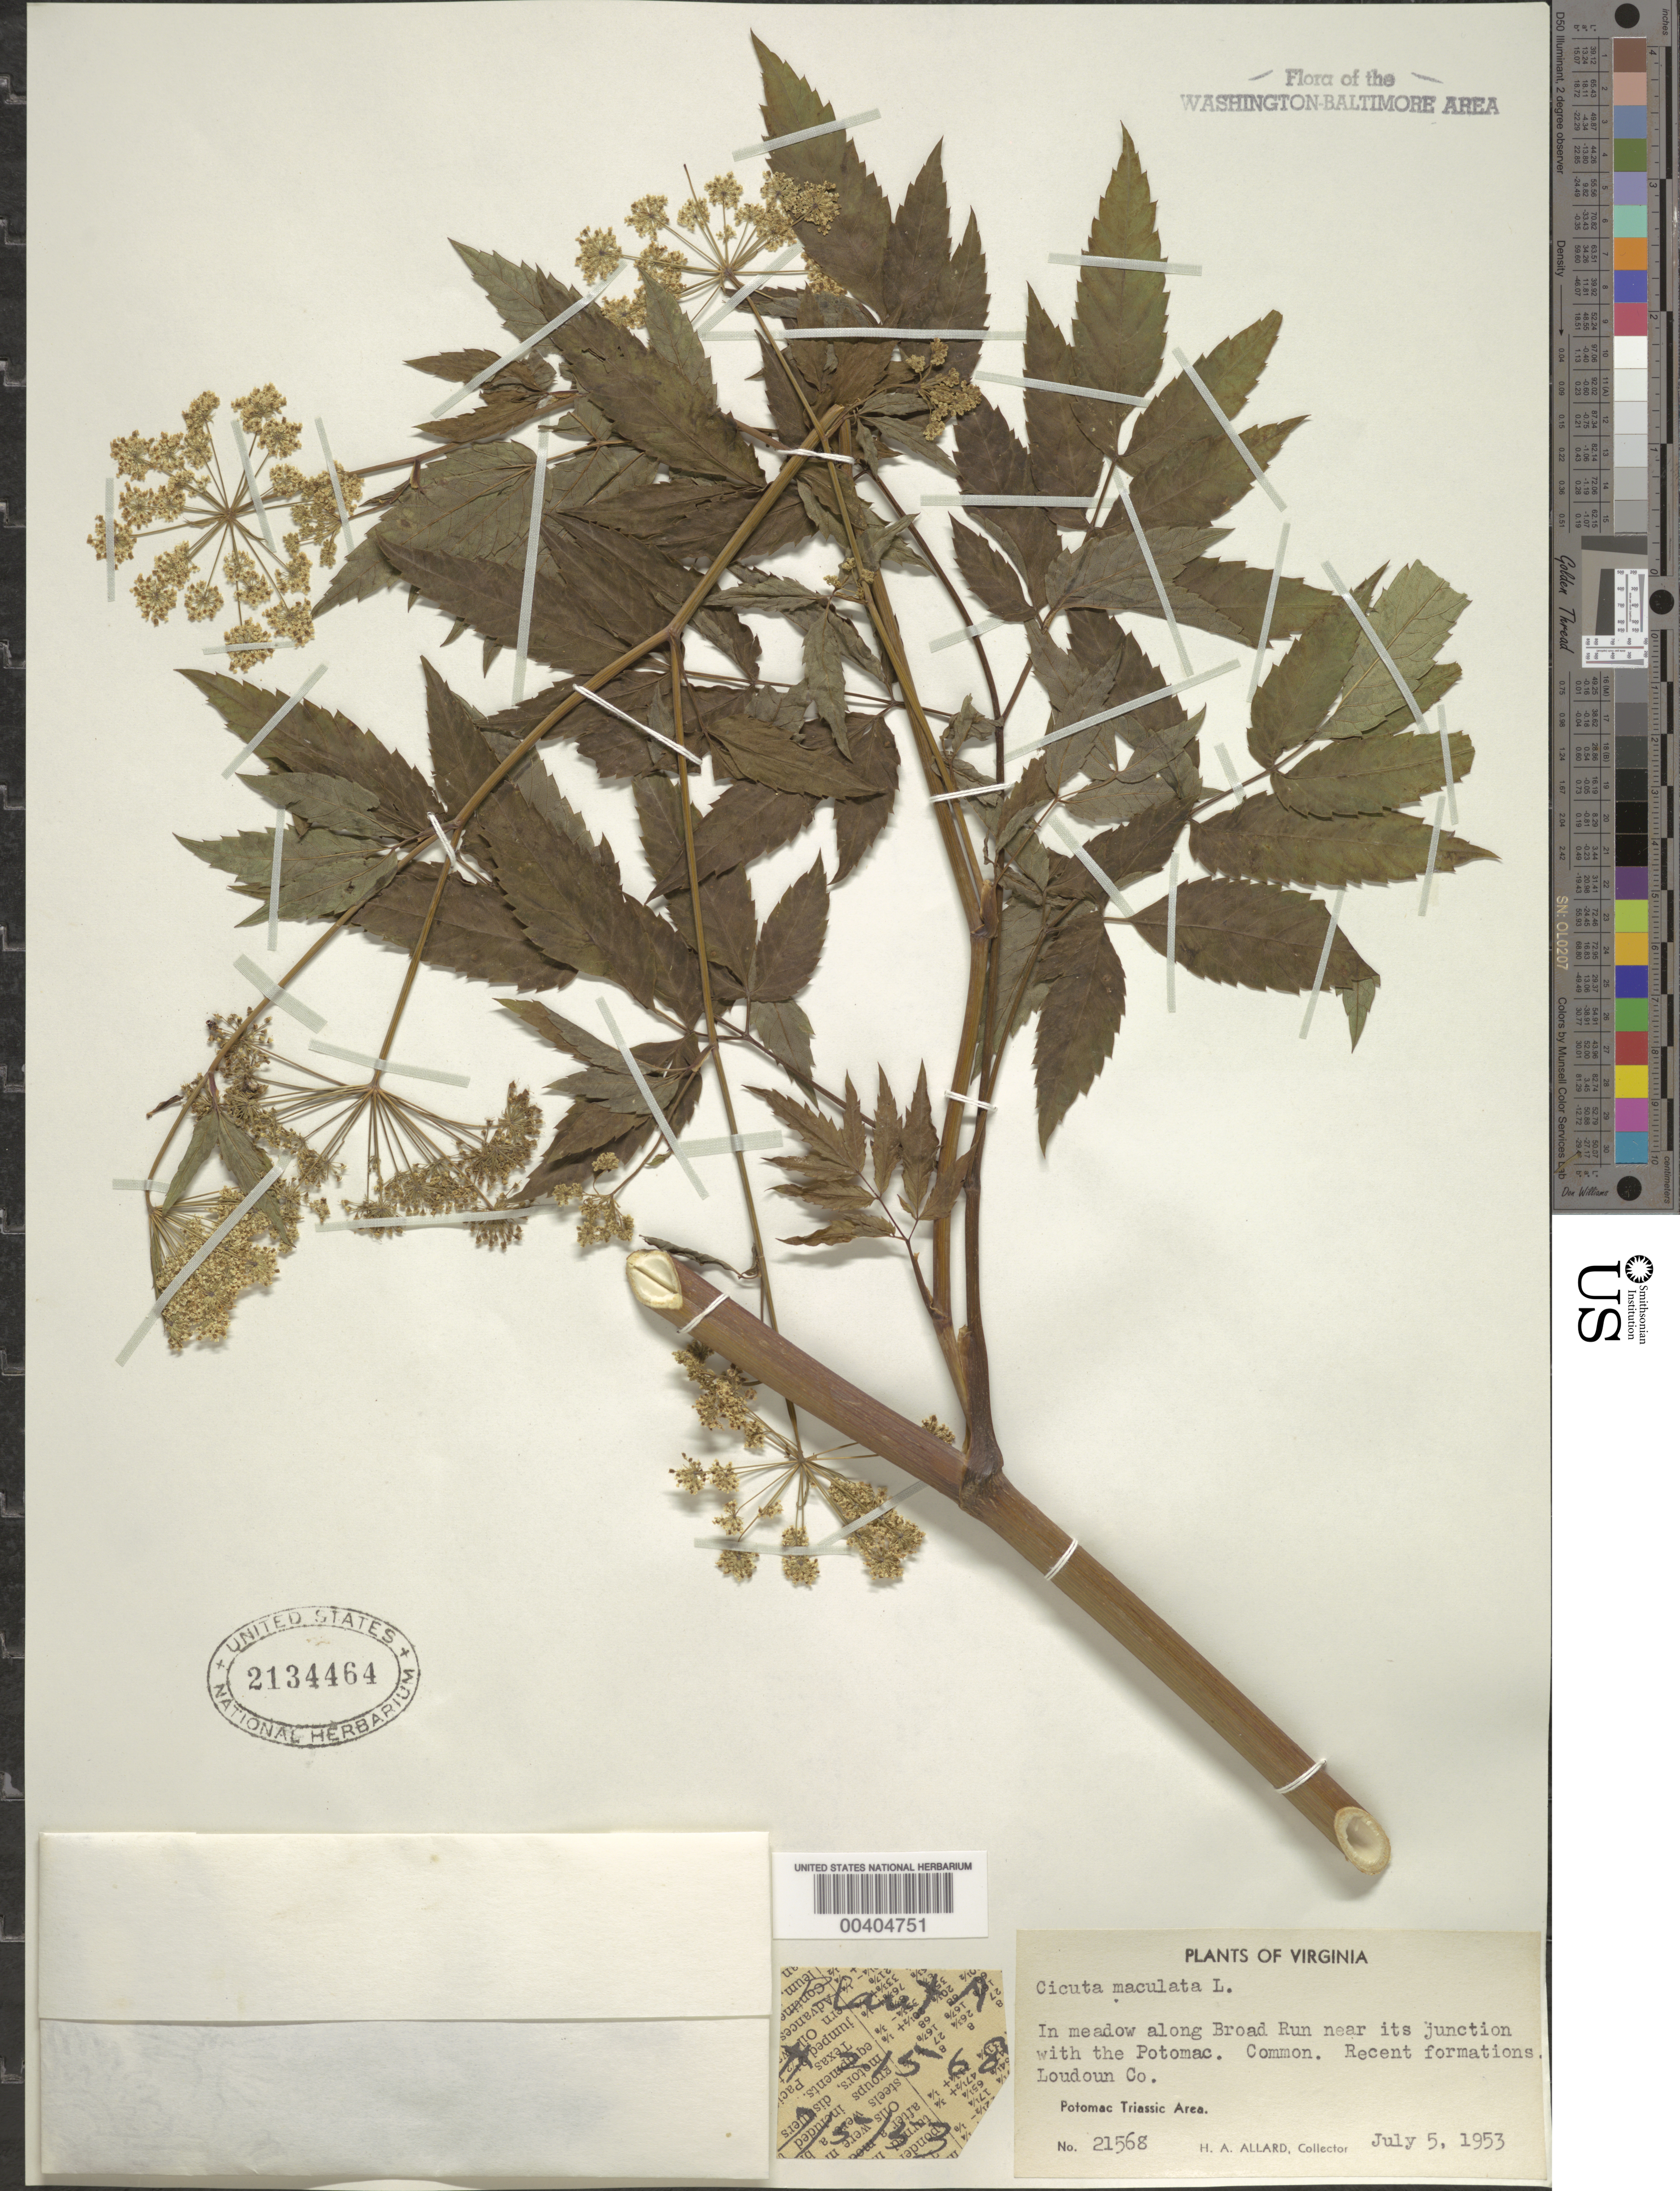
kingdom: Plantae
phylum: Tracheophyta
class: Magnoliopsida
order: Apiales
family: Apiaceae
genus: Cicuta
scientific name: Cicuta maculata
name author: L.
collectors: H. A. Allard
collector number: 21568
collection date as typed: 05 Jul 1953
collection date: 1953-07-05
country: United States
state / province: Virginia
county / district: Loudoun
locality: Broad Run near junction with Potomac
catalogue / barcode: US 2134464